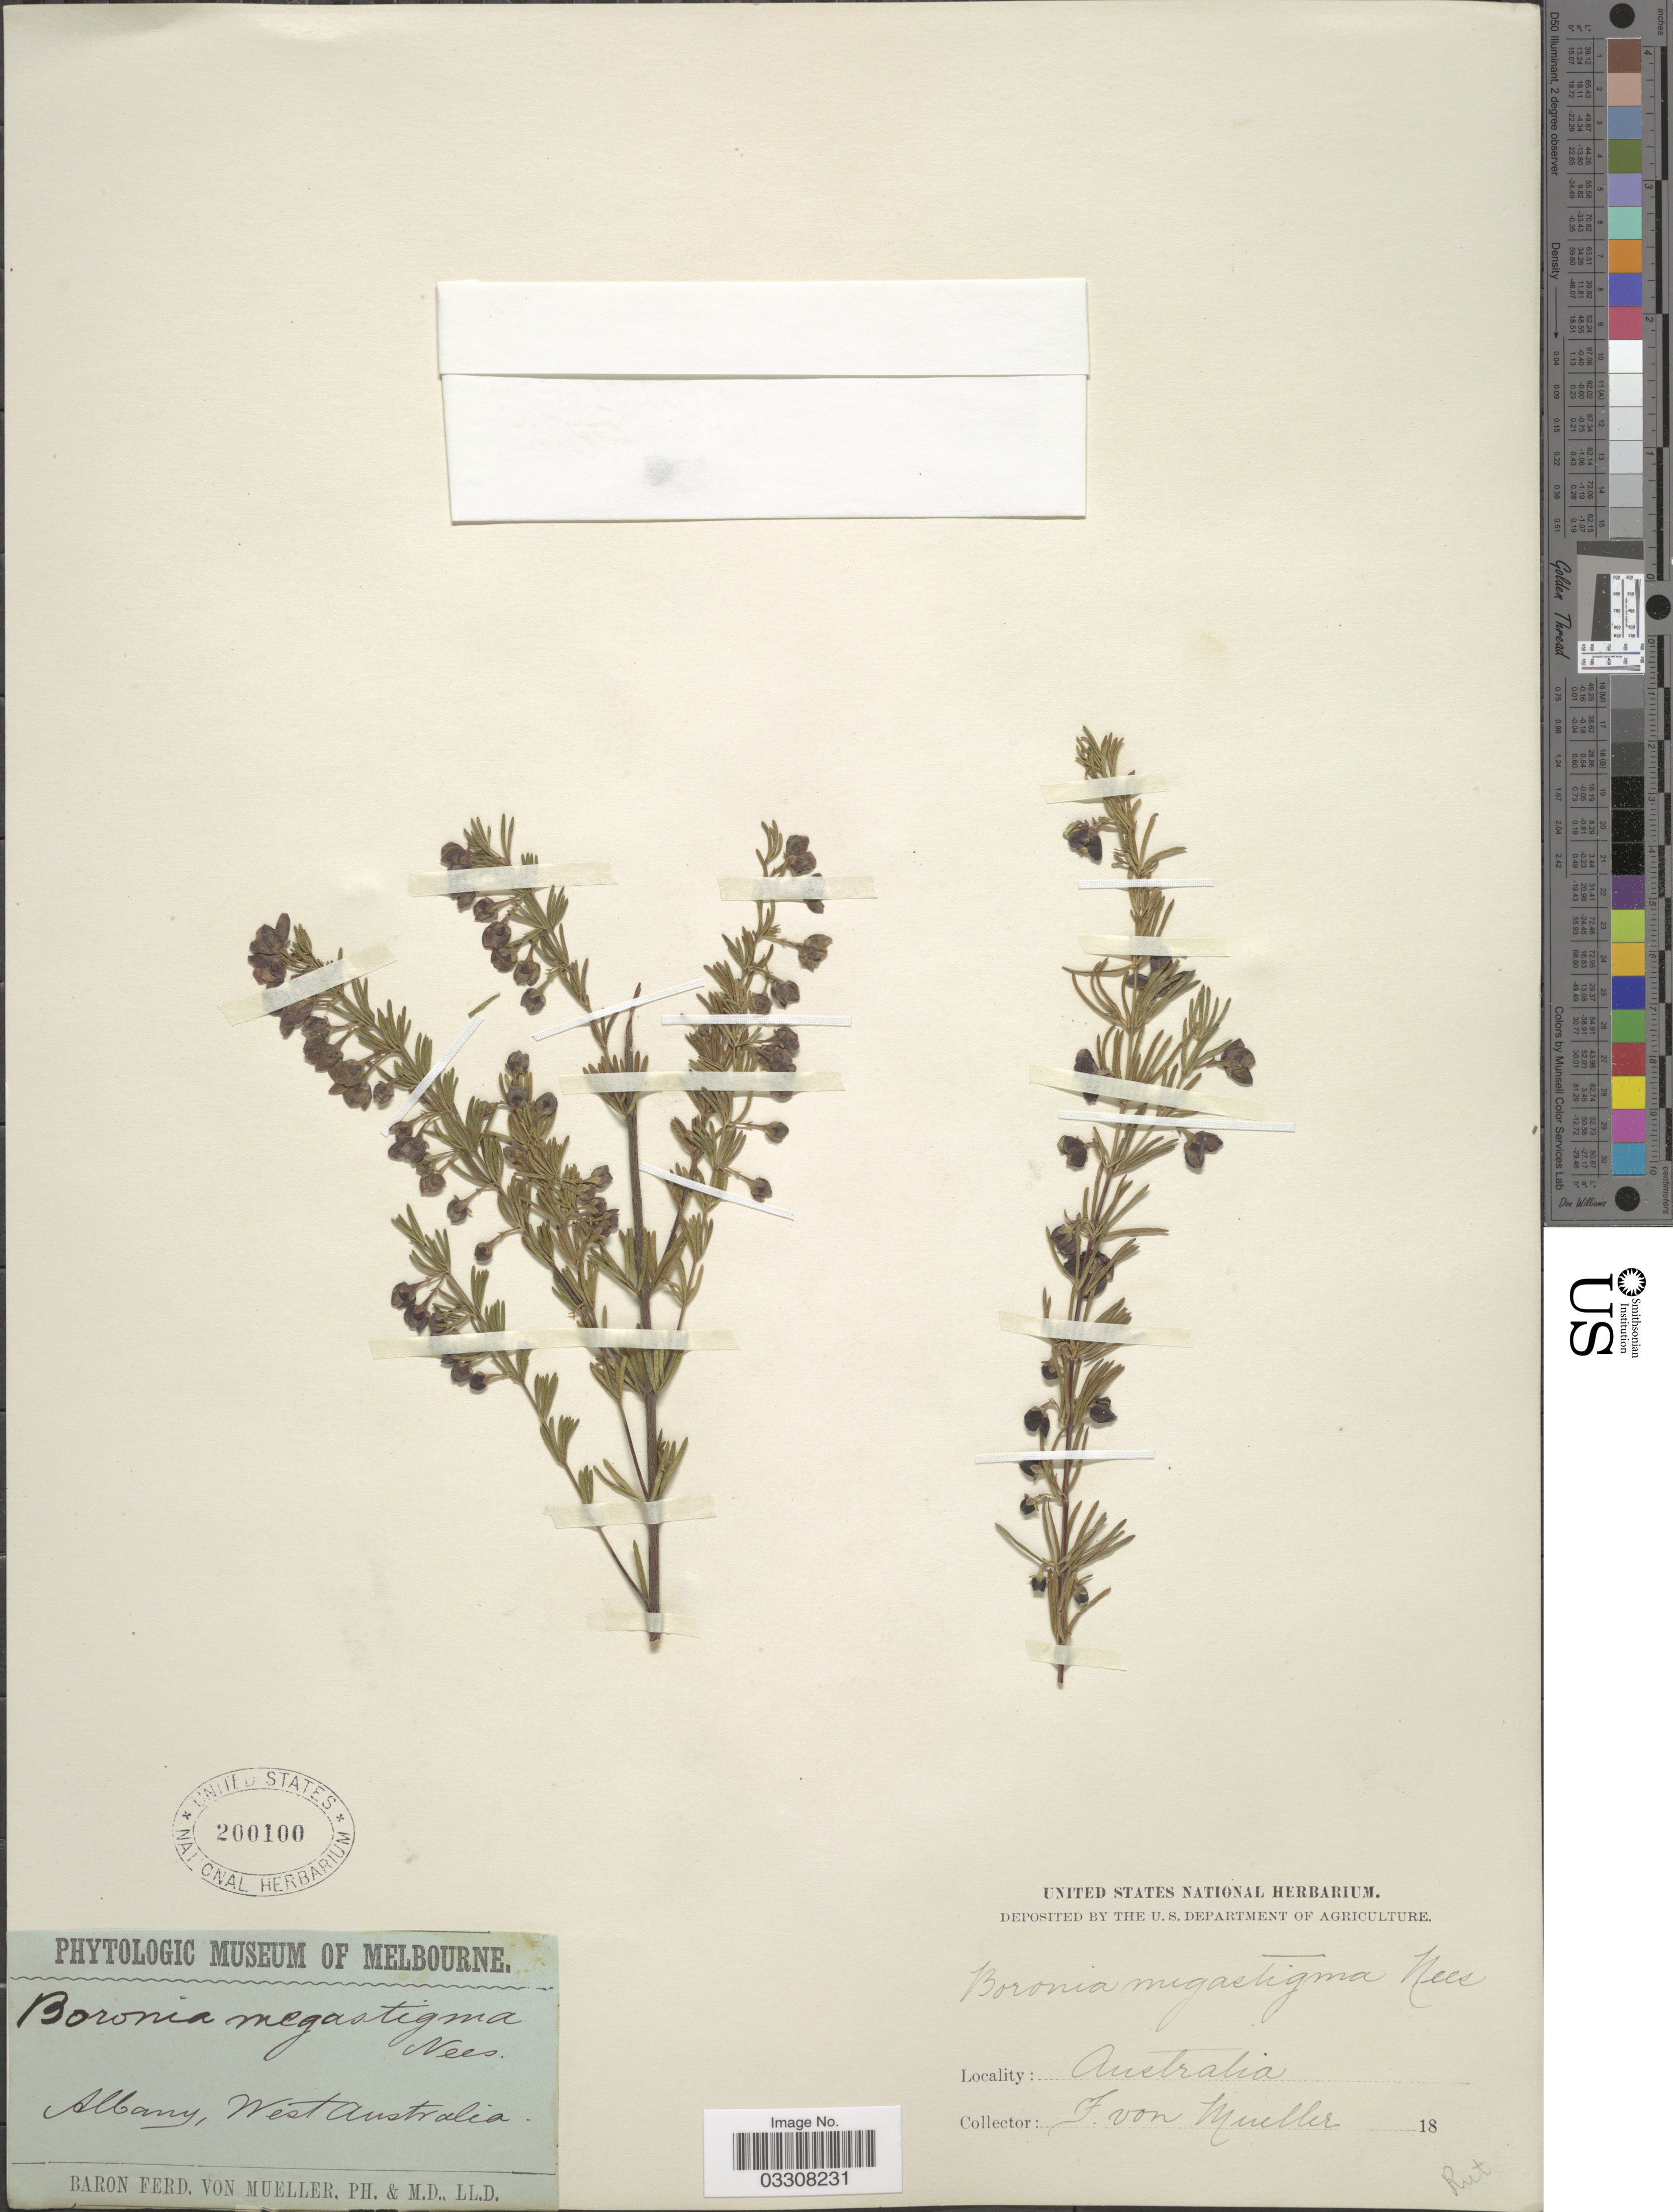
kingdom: Plantae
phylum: Tracheophyta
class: Magnoliopsida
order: Sapindales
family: Rutaceae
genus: Boronia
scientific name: Boronia megastigma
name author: Nees ex Bartlett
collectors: F. Mueller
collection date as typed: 18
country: Australia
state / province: Western Australia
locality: Albany, West Australia.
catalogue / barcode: US 200100